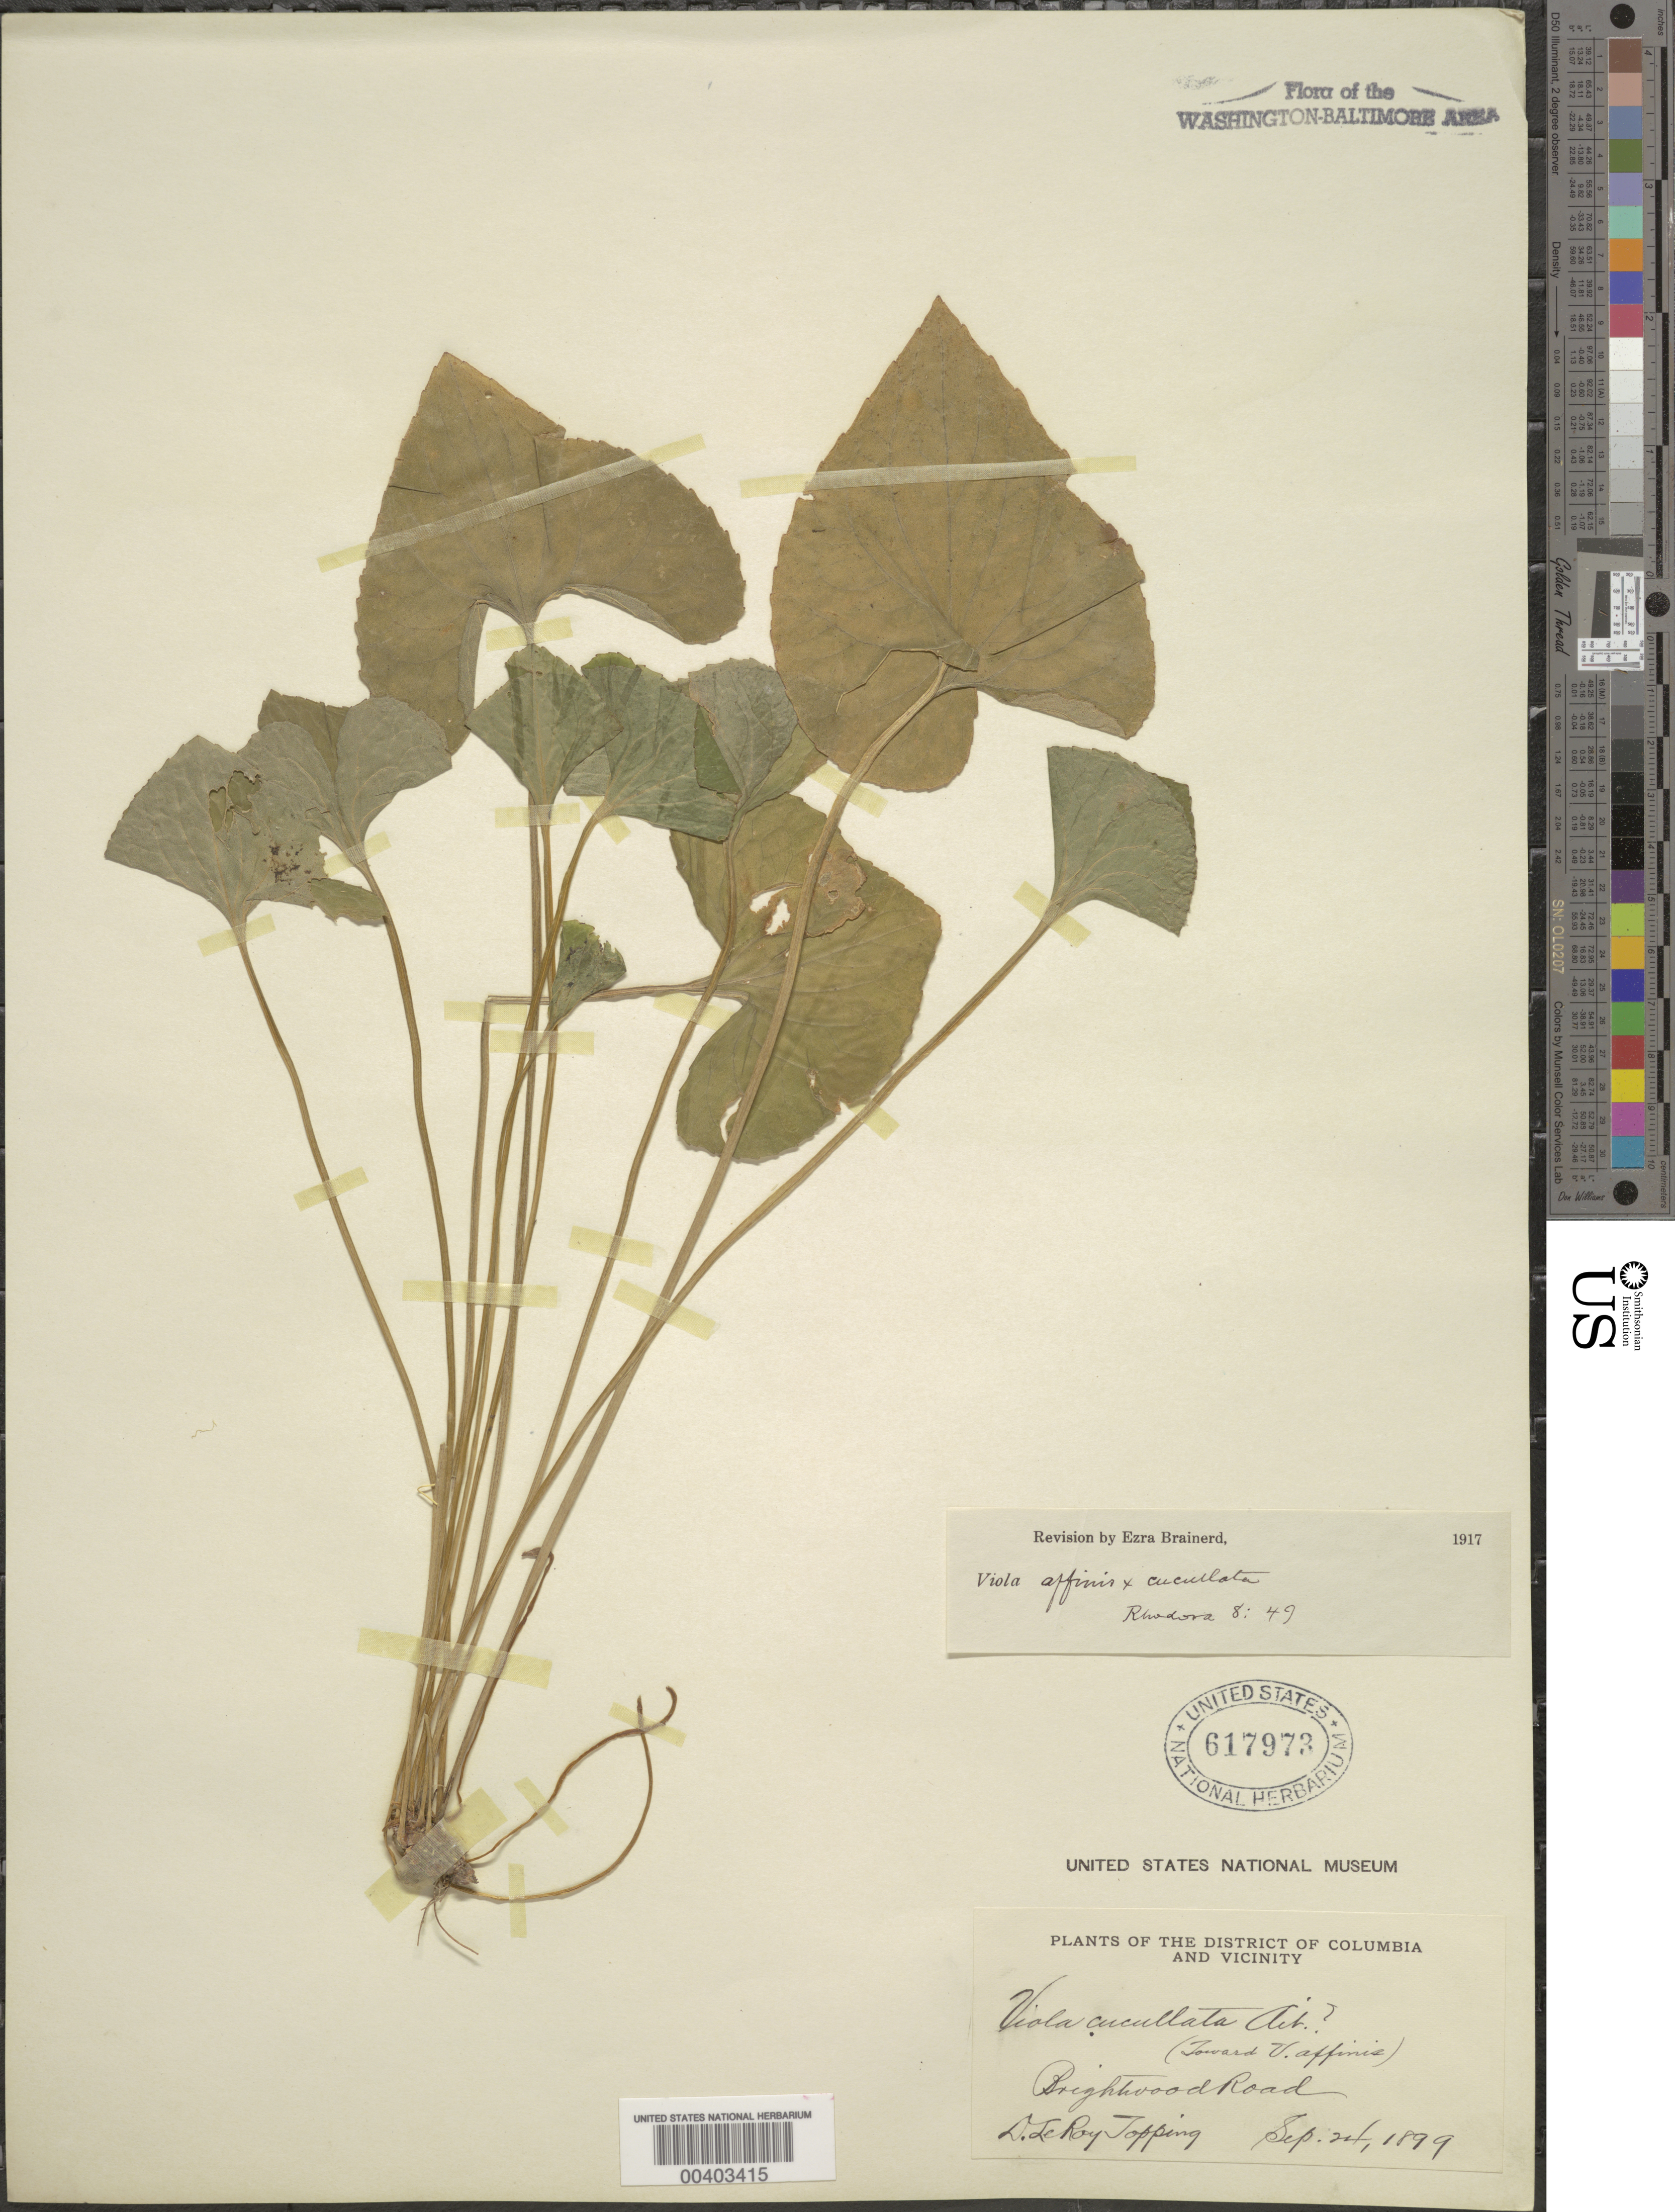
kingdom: Plantae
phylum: Tracheophyta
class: Magnoliopsida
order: Malpighiales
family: Violaceae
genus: Viola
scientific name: Viola sororia var. affinis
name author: (LeConte) McKinney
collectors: D. L. Topping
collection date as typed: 24 Sep 1899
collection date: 1899-09-24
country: United States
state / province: District of Columbia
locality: Brightwood Road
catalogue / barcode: US 617973